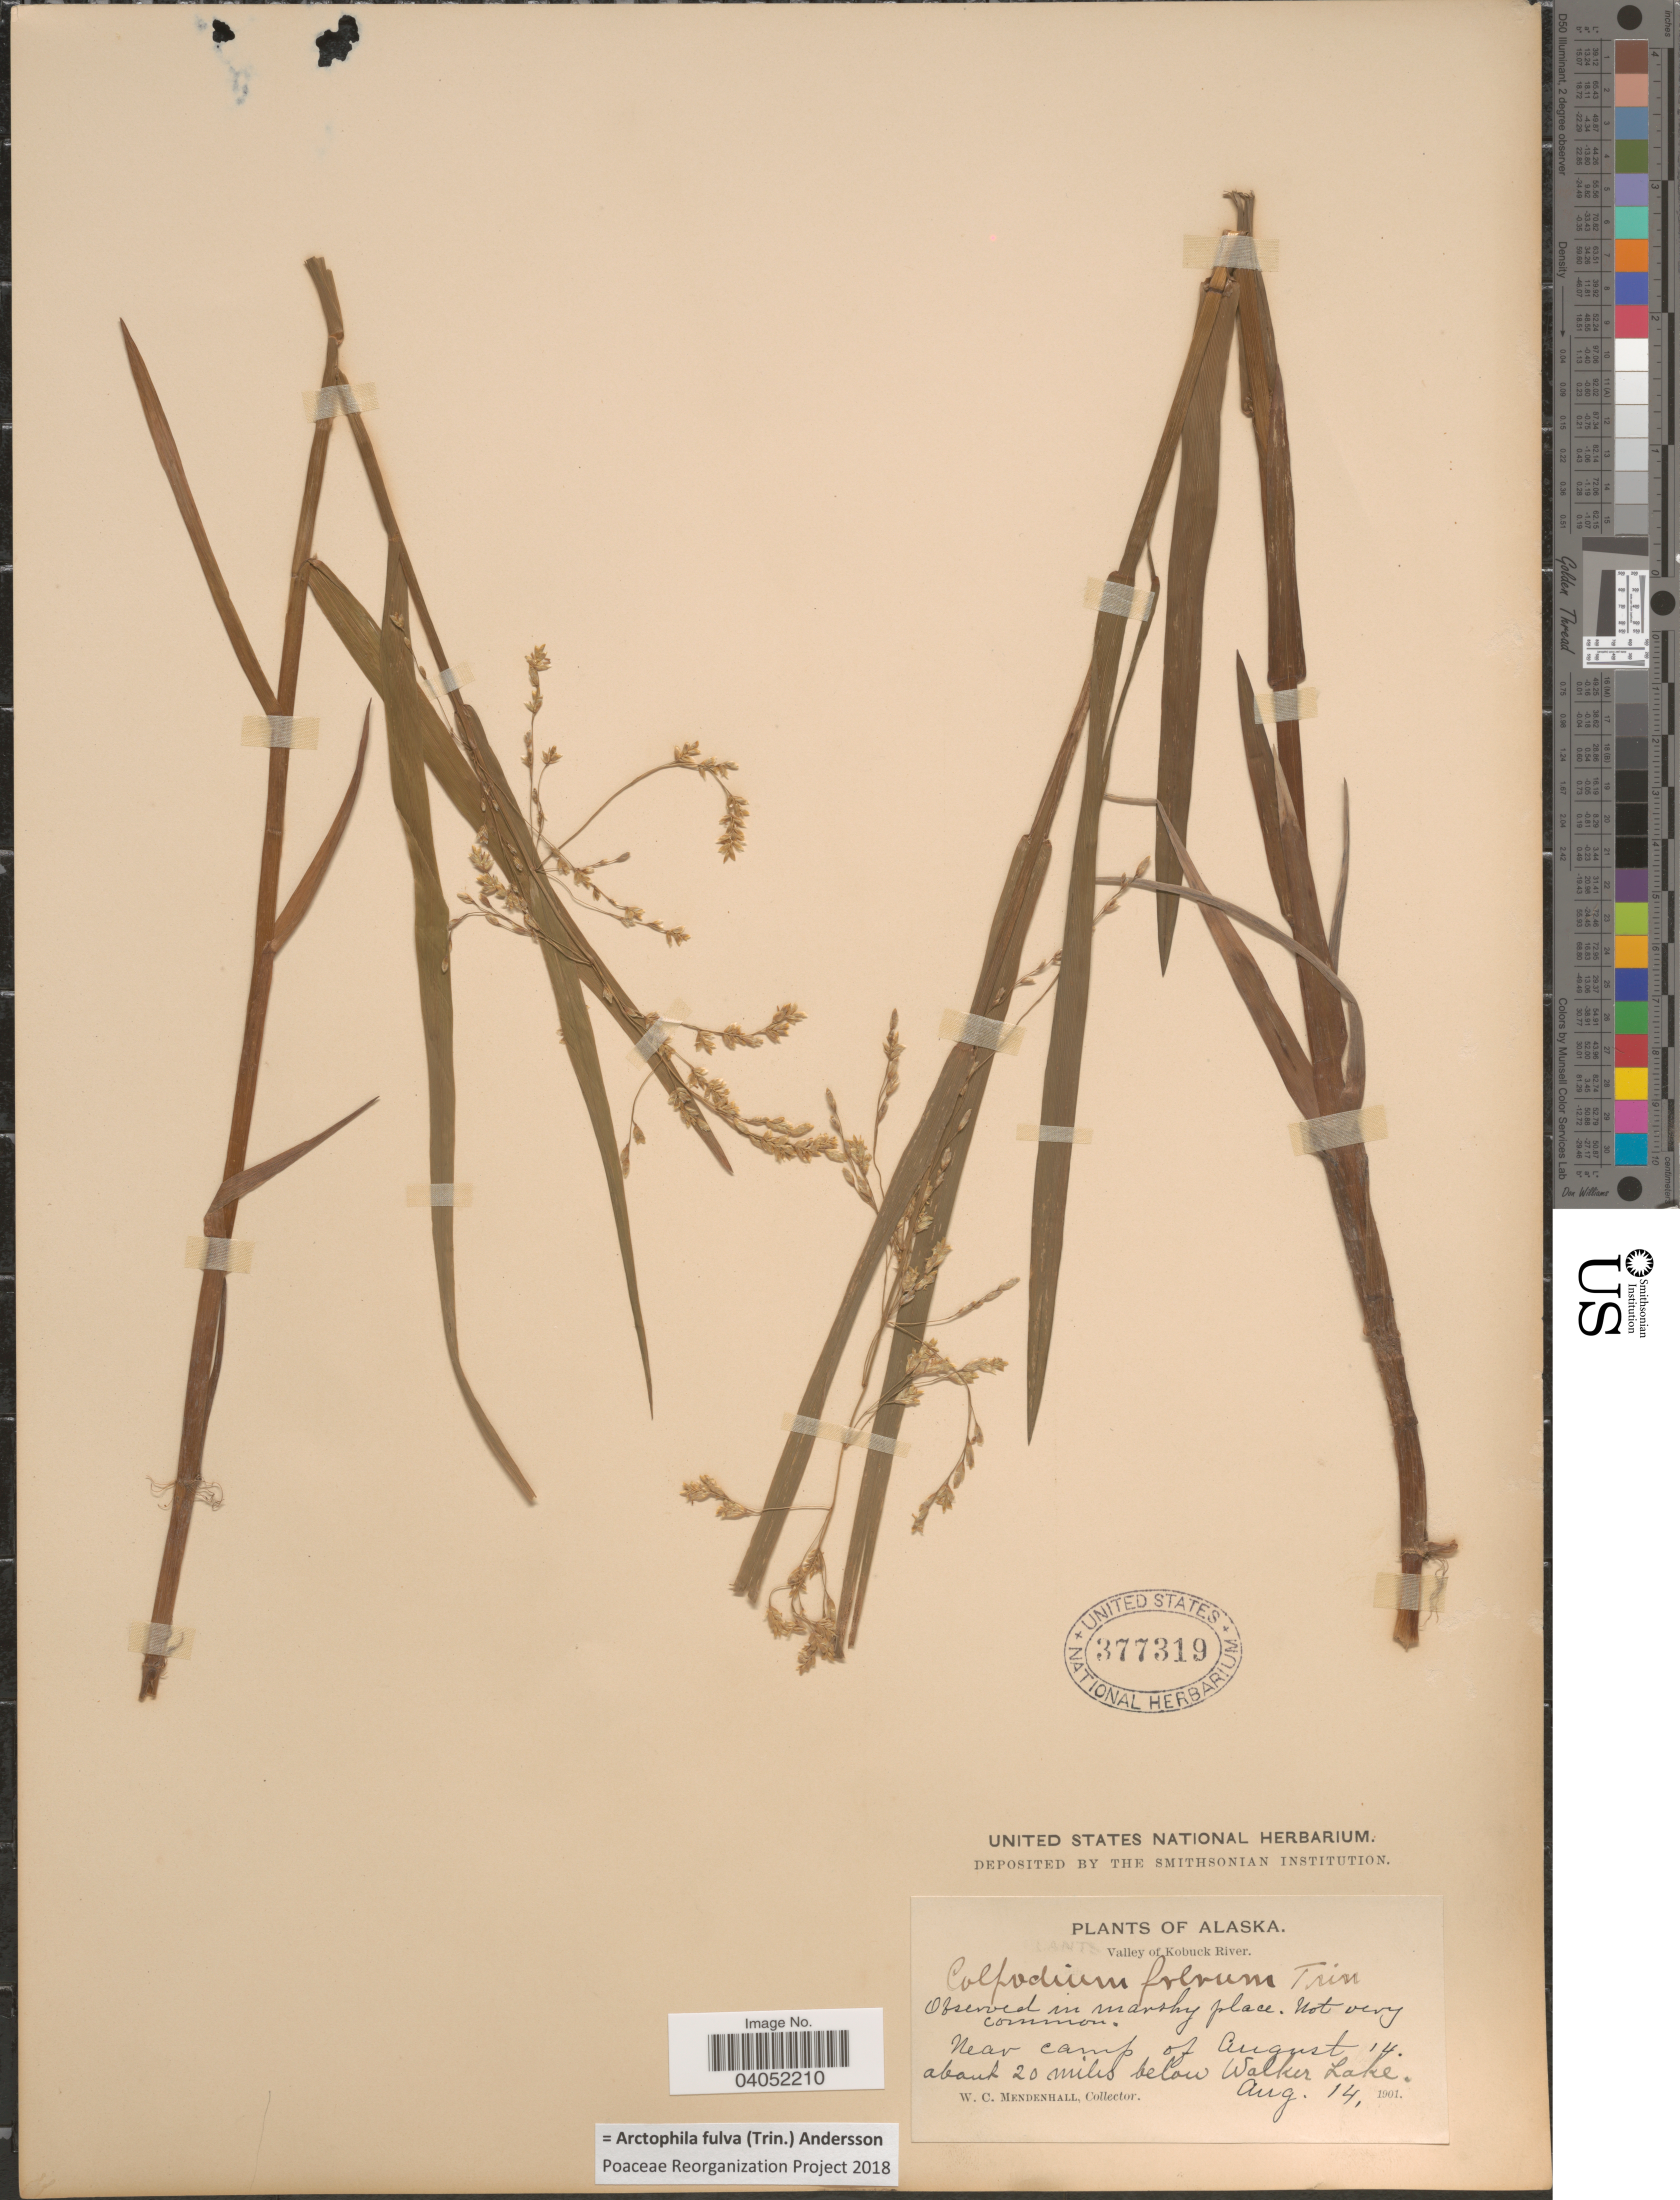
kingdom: Plantae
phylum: Tracheophyta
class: Liliopsida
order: Poales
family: Poaceae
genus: Arctophila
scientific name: Arctophila fulva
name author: (Trin.) Andersson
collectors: W. Mendenhall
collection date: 1901-08-14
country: United States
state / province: Alaska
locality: Valley of Kobuck River. Near camp of August 14. About 20 miles below Walker Lake.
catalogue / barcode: US 377319